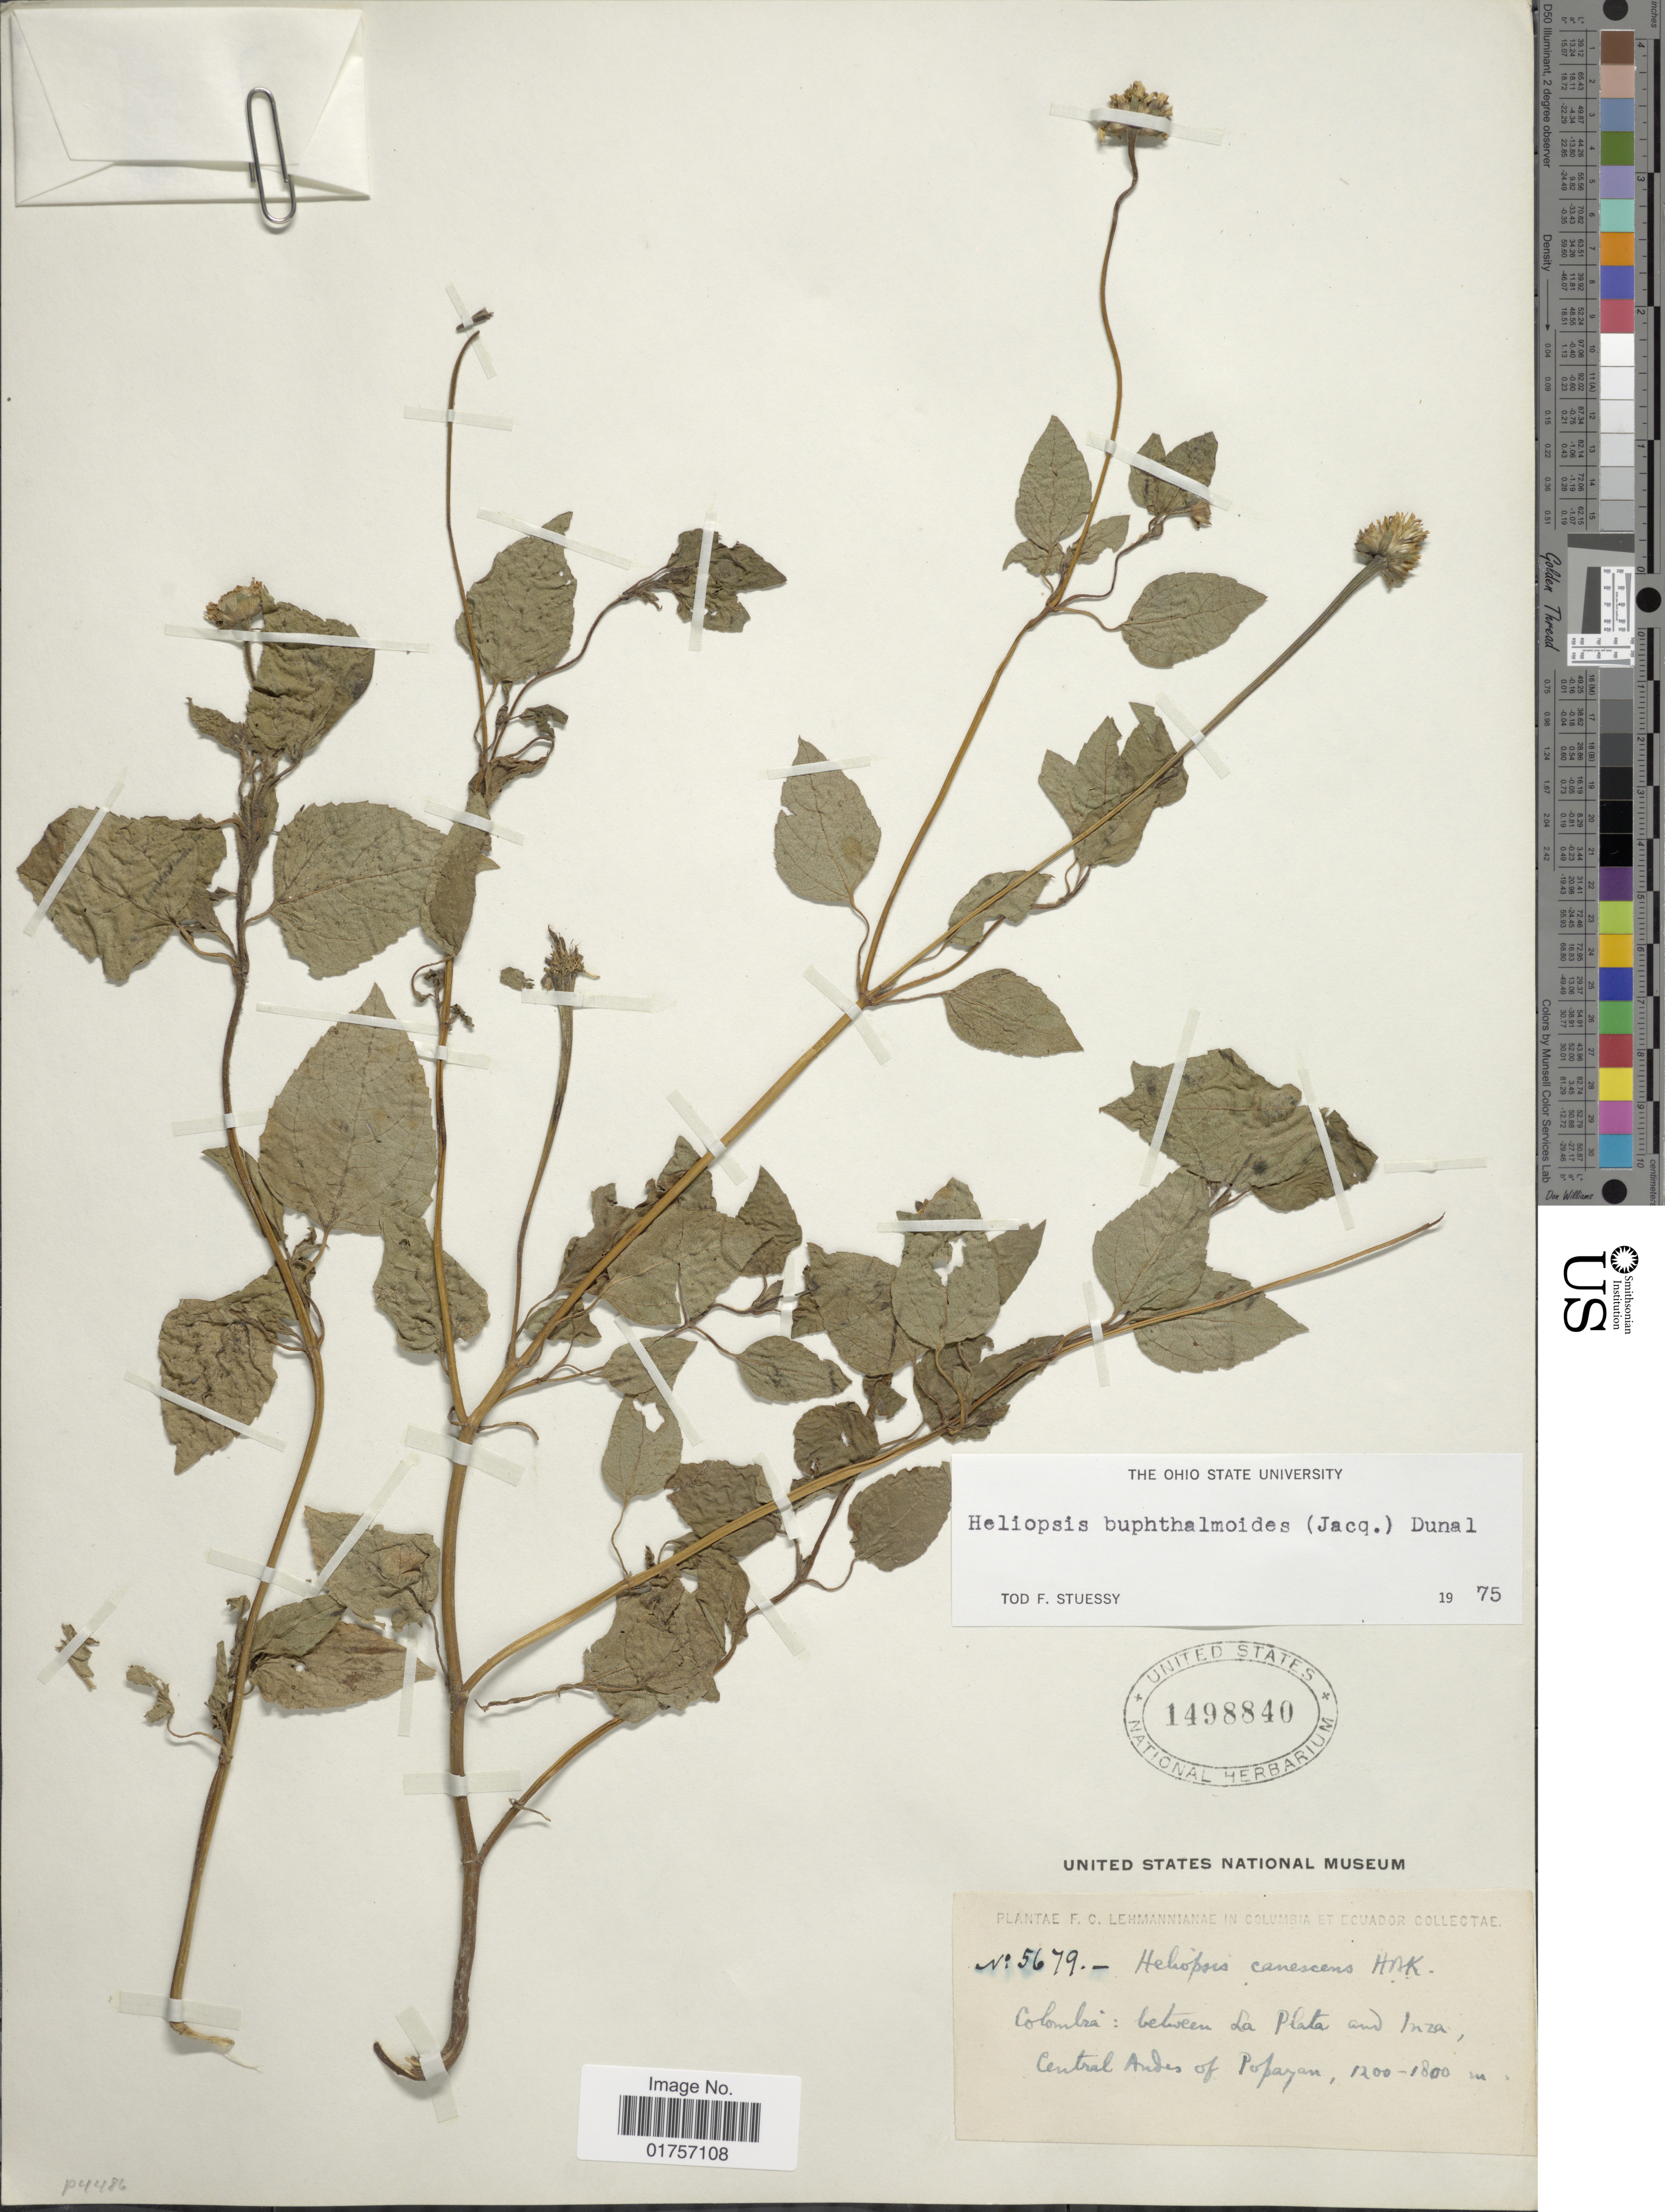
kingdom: Plantae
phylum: Tracheophyta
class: Magnoliopsida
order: Asterales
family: Asteraceae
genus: Heliopsis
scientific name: Heliopsis buphthalmoides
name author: (Jacq.) Dunal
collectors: F. C. Lehmann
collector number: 5679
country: Colombia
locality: Between La Plata and Inza, Central Andes of Popayan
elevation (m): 1200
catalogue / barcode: US 1498840